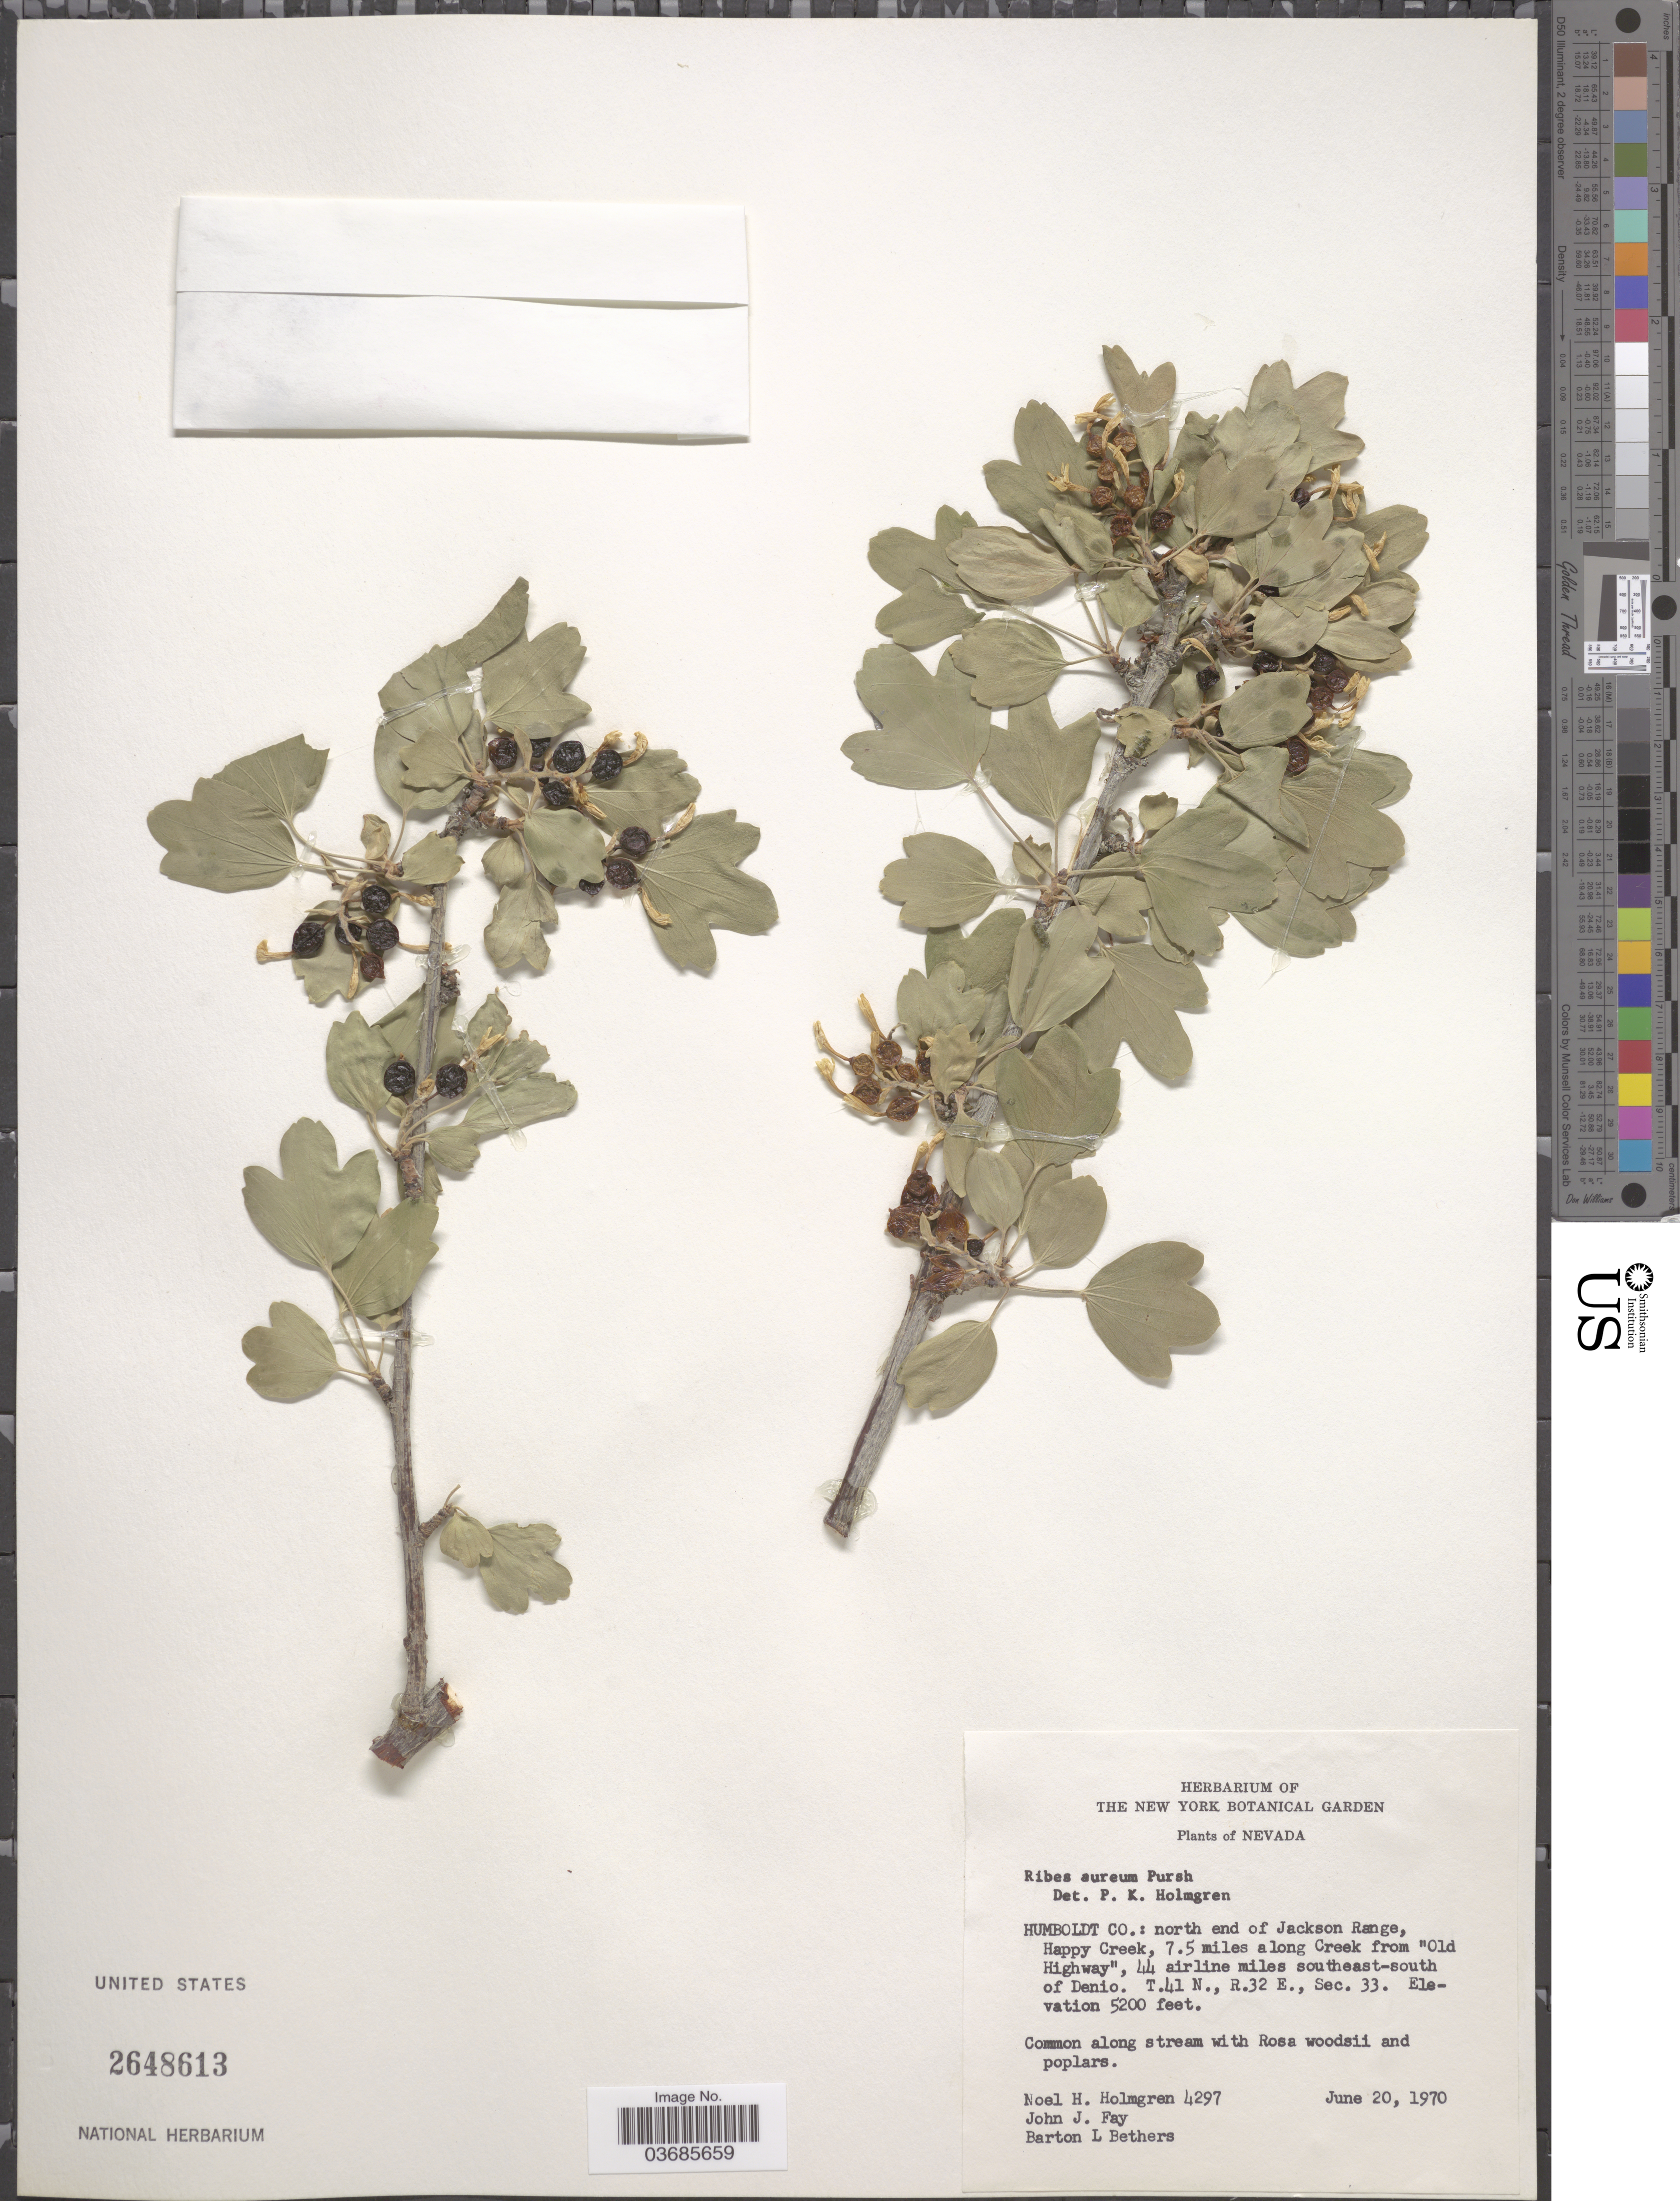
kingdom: Plantae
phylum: Tracheophyta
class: Magnoliopsida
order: Saxifragales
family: Grossulariaceae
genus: Ribes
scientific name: Ribes aureum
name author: Pursh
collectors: N. H. Holmgren, J. Fay & B. Bethers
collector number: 4297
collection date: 1970-06-20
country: United States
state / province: Nevada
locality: Humboldt Co.: north end of Jackson Range, Happy Creek, 7.5 miles along Creek from "Old Highway", 44 airline miles southeast-south of Denio. T.41 N., R.32 E., Sec. 33.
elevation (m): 1585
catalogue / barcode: US 2648613